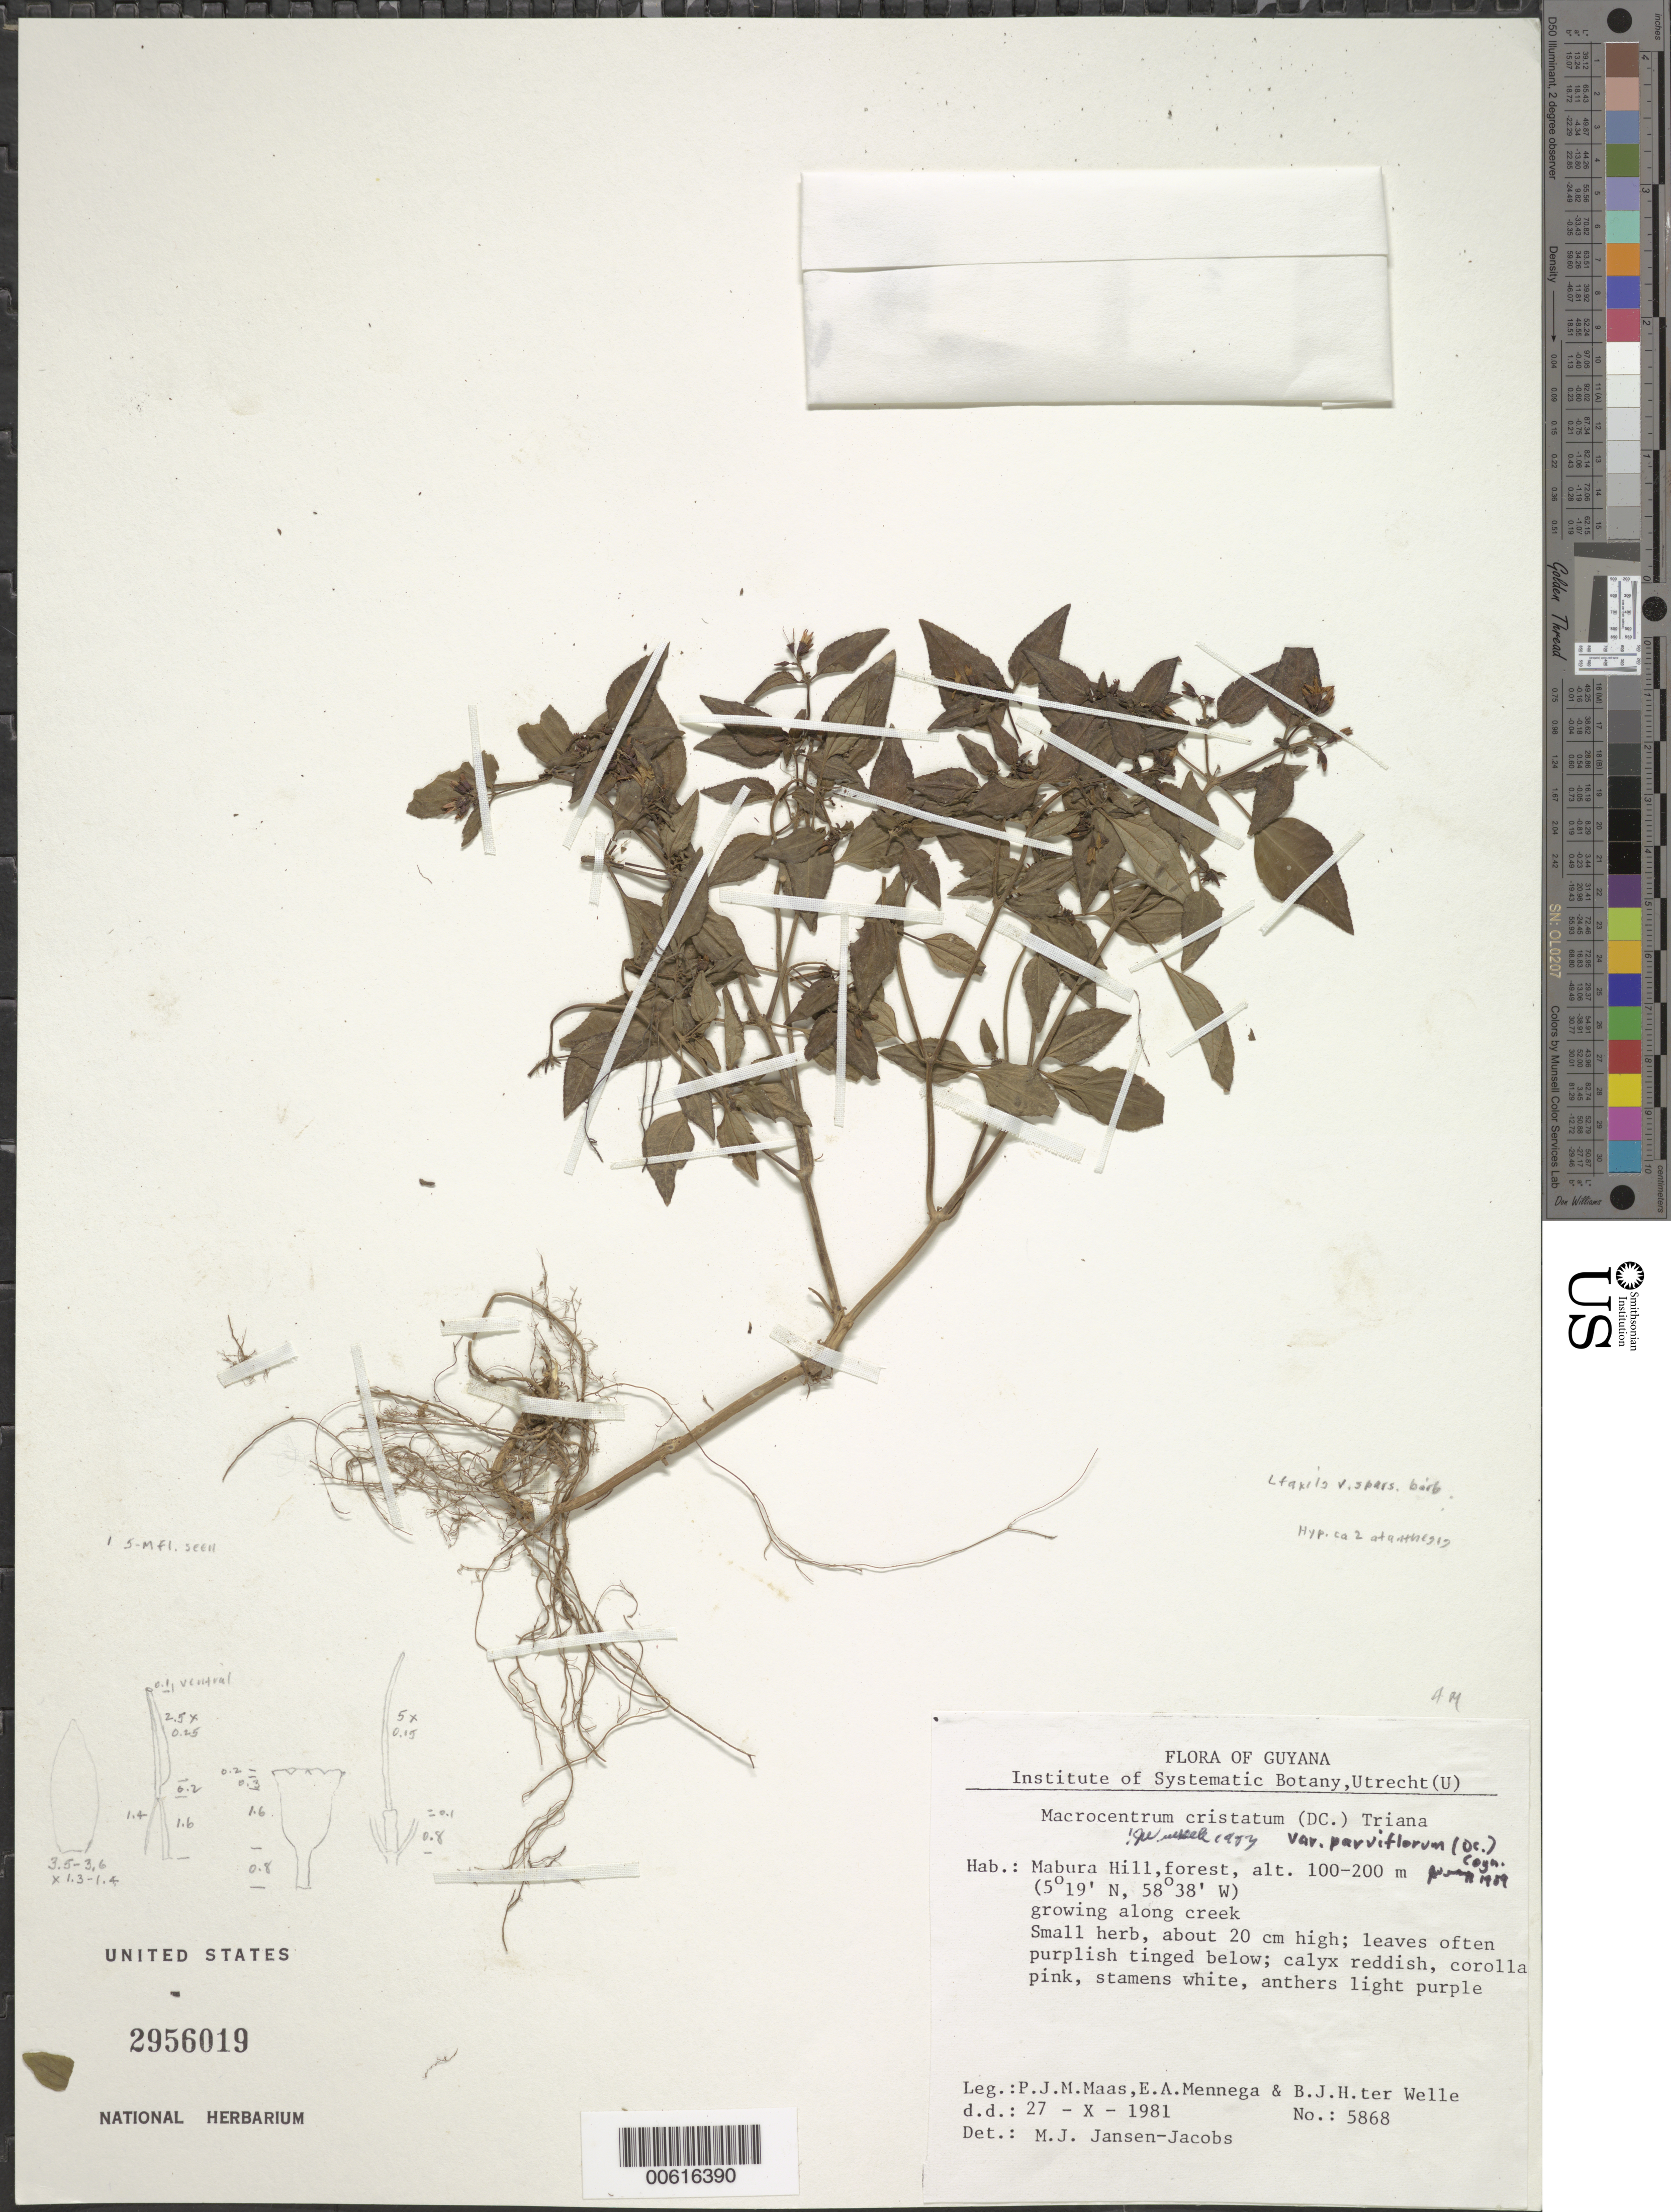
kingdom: Plantae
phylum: Tracheophyta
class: Magnoliopsida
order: Myrtales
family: Melastomataceae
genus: Macrocentrum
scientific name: Macrocentrum cristatum var. parviflorum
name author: (DC.) Cogn.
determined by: Wurdack, John J., (US), US (UNITED STATES)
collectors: P. Maas, E. A. Mennega, B. Welle & H. Groen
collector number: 5868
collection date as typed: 27-Oct-81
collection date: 1981-10-27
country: Guyana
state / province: U. Demerara-Berbice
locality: Mabura Hill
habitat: Forest, growing along creek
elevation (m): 100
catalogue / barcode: US 2956019